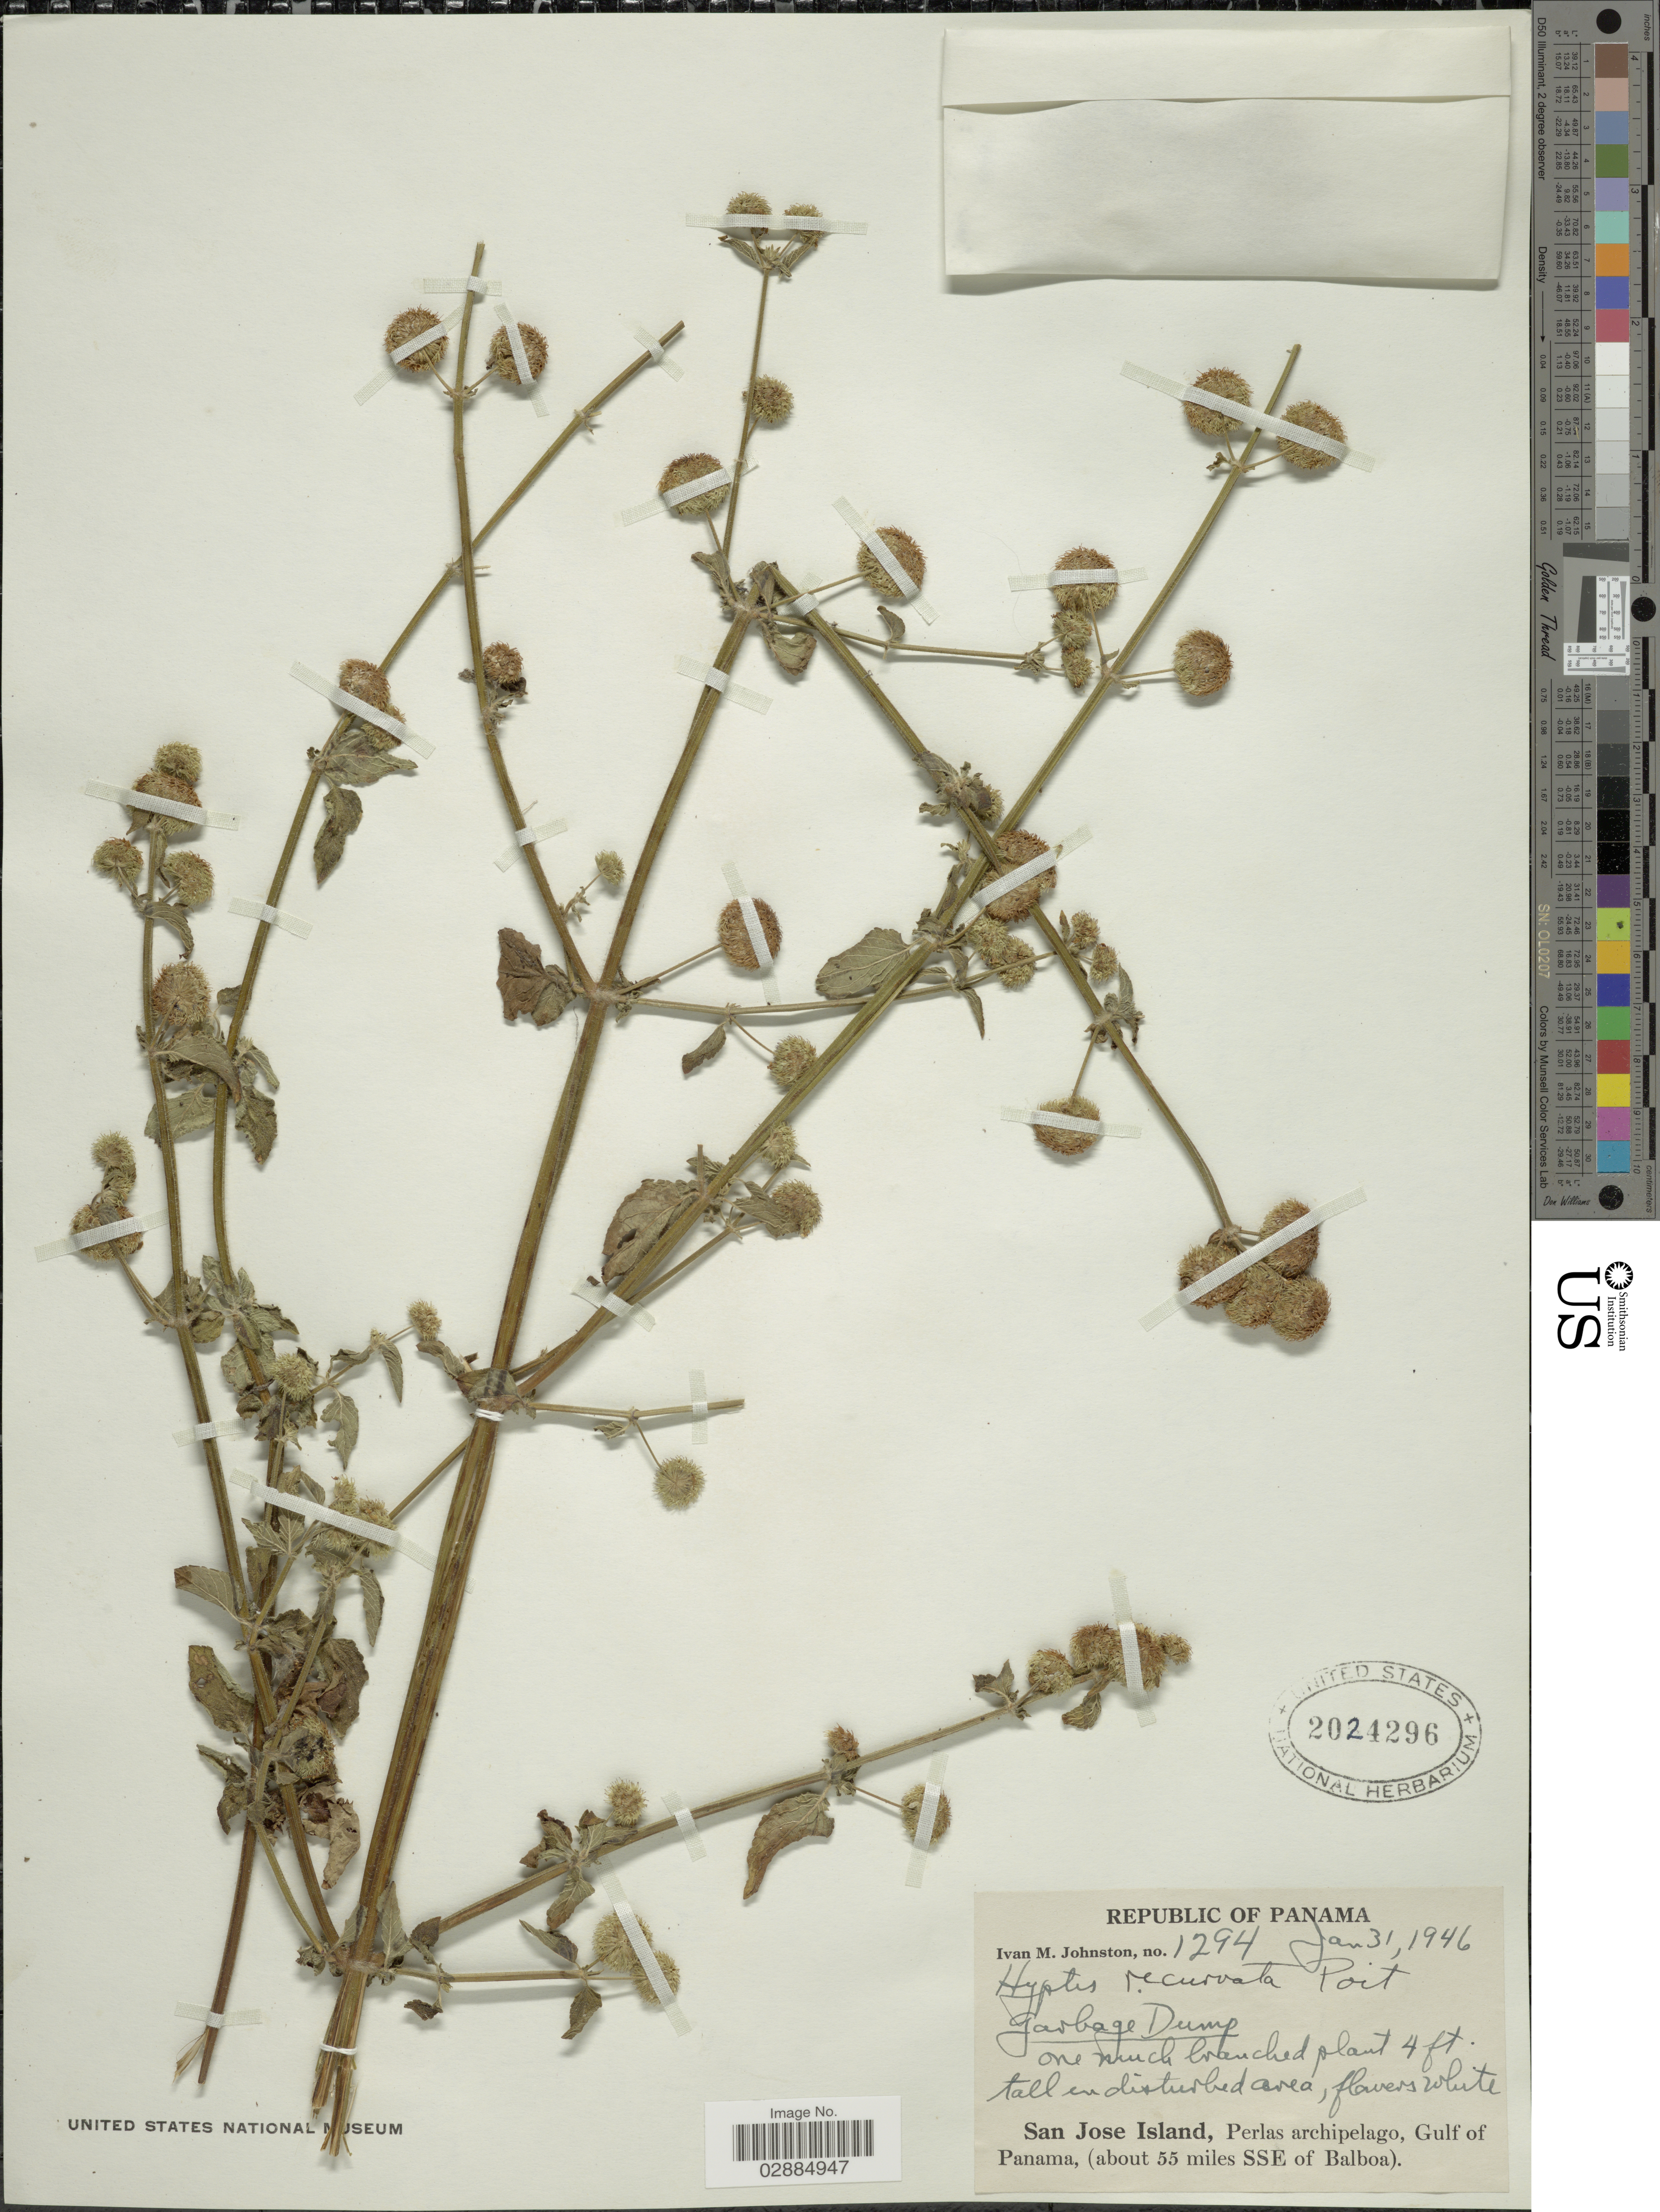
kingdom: Plantae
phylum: Tracheophyta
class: Magnoliopsida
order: Lamiales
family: Lamiaceae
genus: Hyptis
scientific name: Hyptis recurvata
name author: Poit.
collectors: I.M. Johnston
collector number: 1294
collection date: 1946-01-31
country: Panama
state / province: Panamá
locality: Republic of Panama, San Jose Island, Perlas archipelago, Gulf of Panama, (about 55 miles SSE of Balboa).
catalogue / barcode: US 2024296